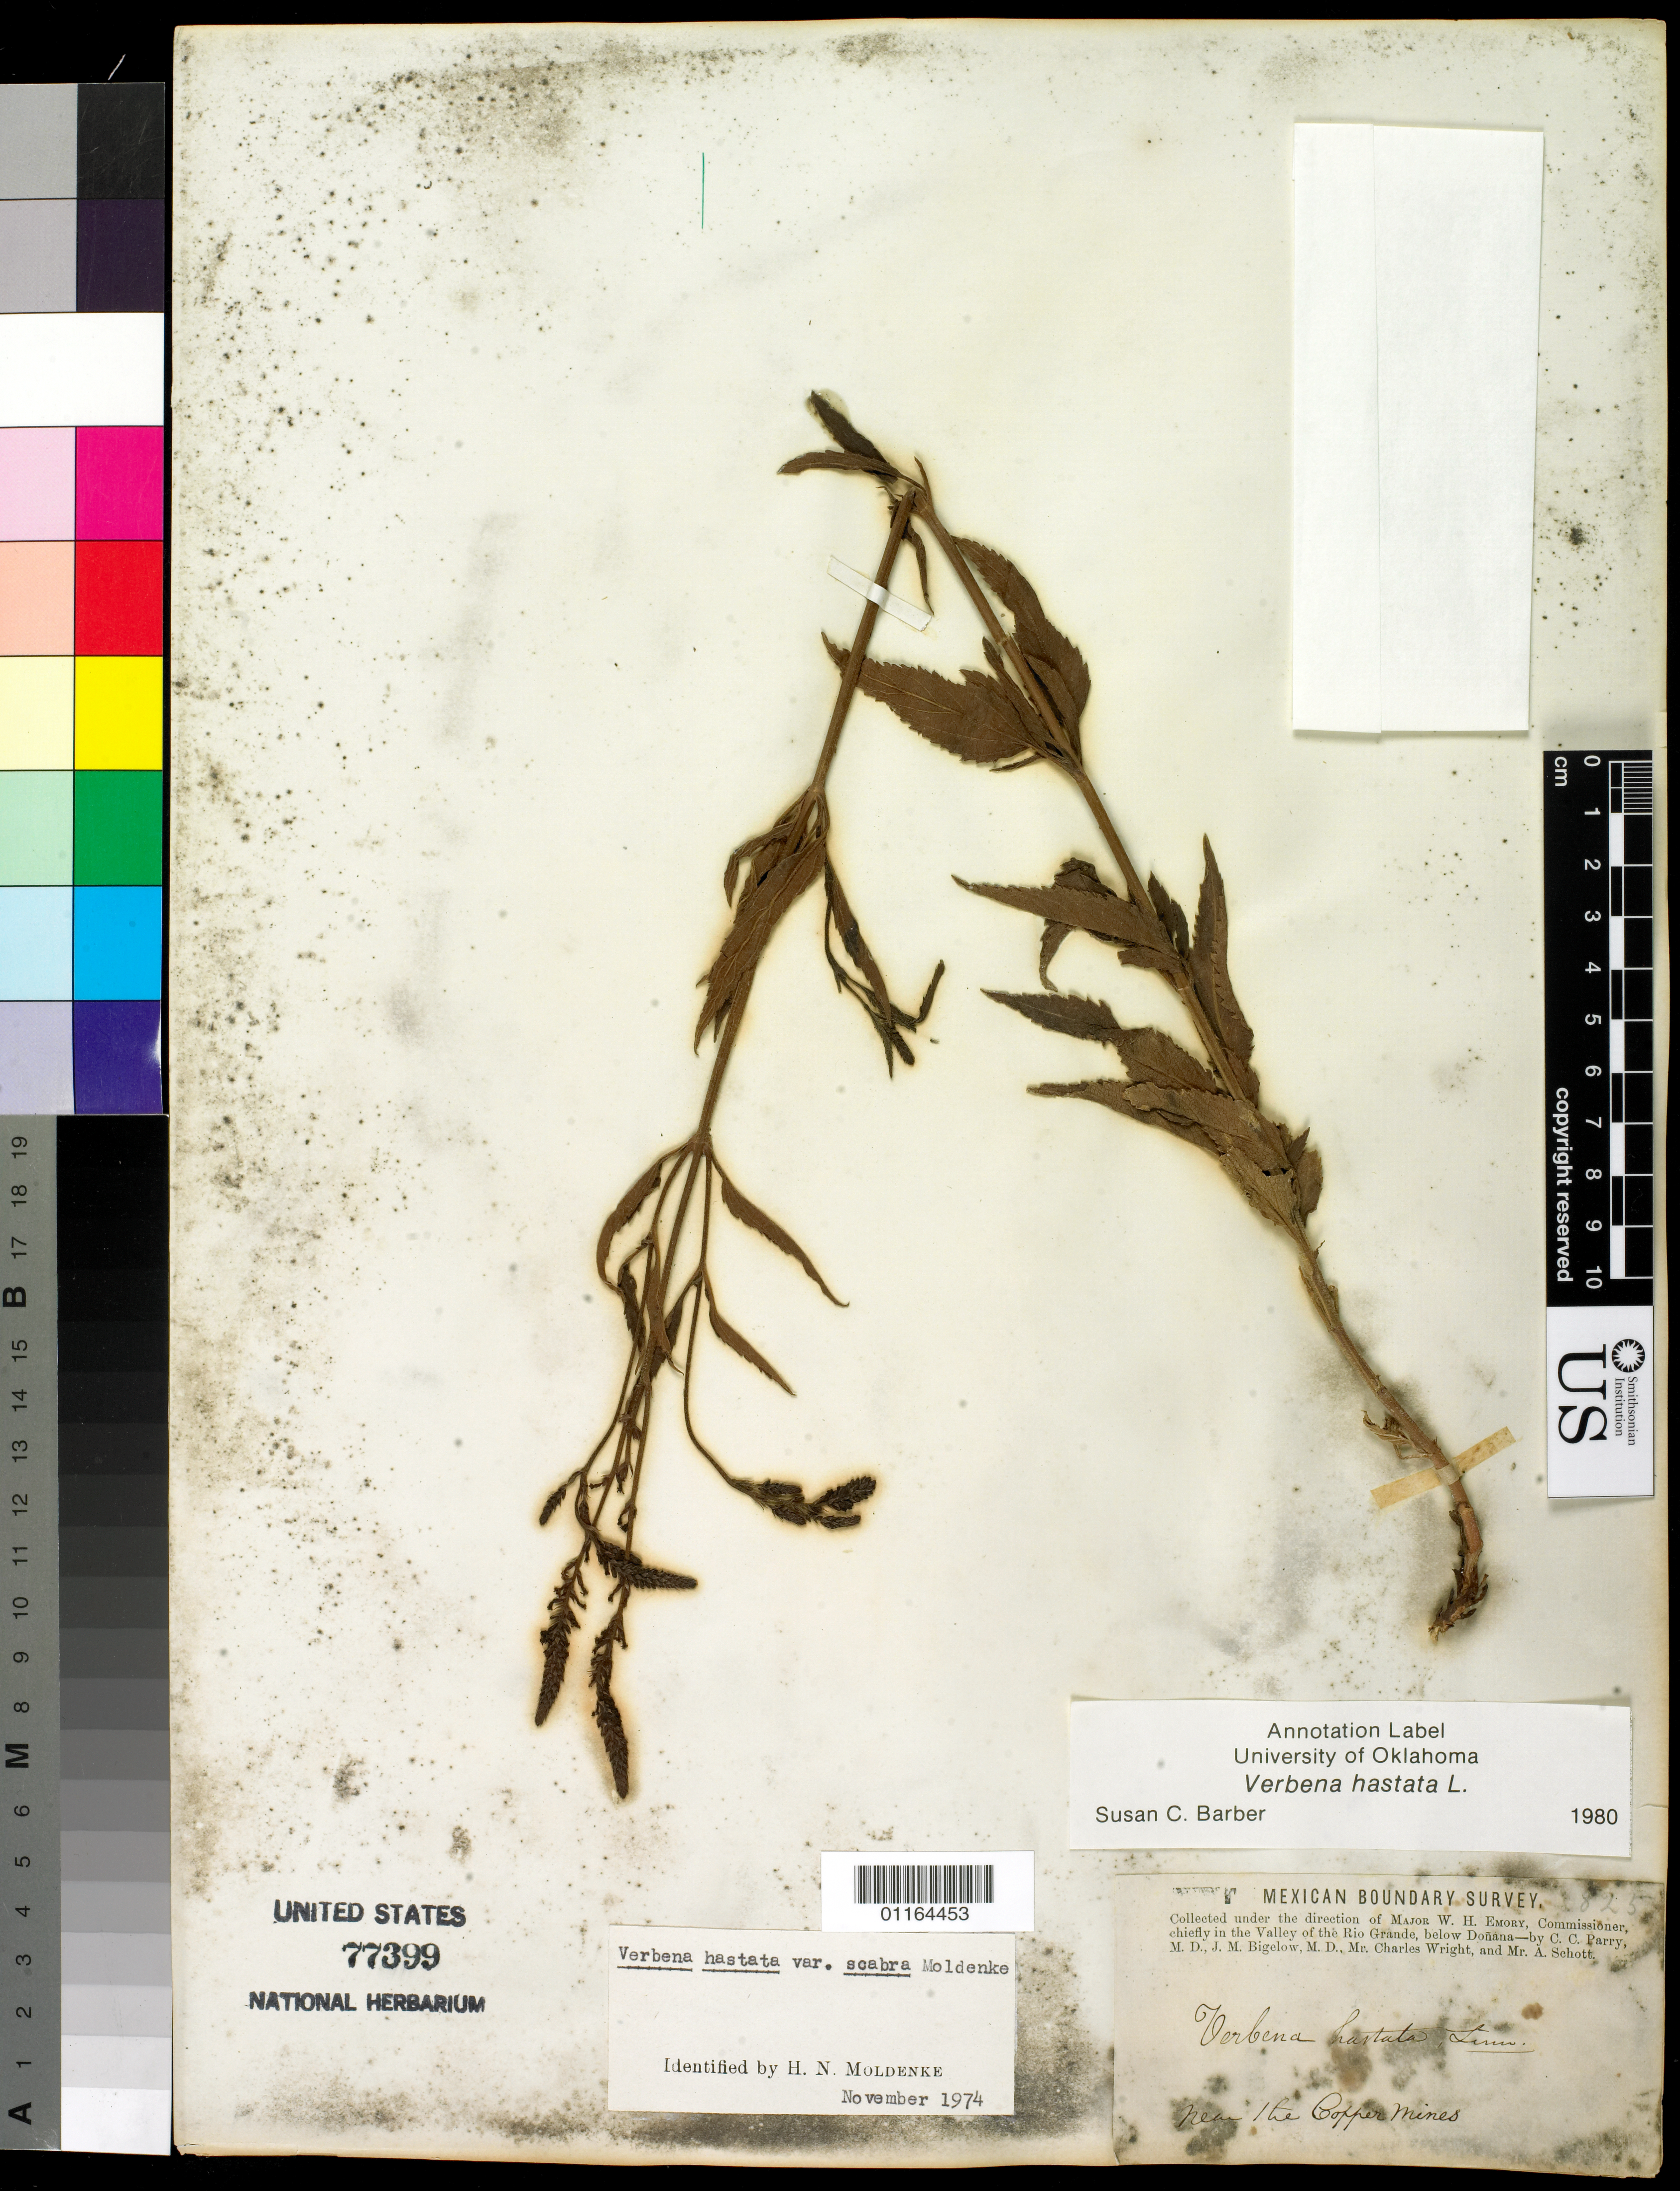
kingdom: Plantae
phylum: Tracheophyta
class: Magnoliopsida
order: Lamiales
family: Verbenaceae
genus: Verbena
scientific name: Verbena hastata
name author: L.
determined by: Barber, S. C.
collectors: C. C. Parry, J. M. Bigelow, C. Wright & A. Schott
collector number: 825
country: United States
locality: in the Valley of the Rio Grande, below Donana, near the Copper mines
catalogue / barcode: US 77399